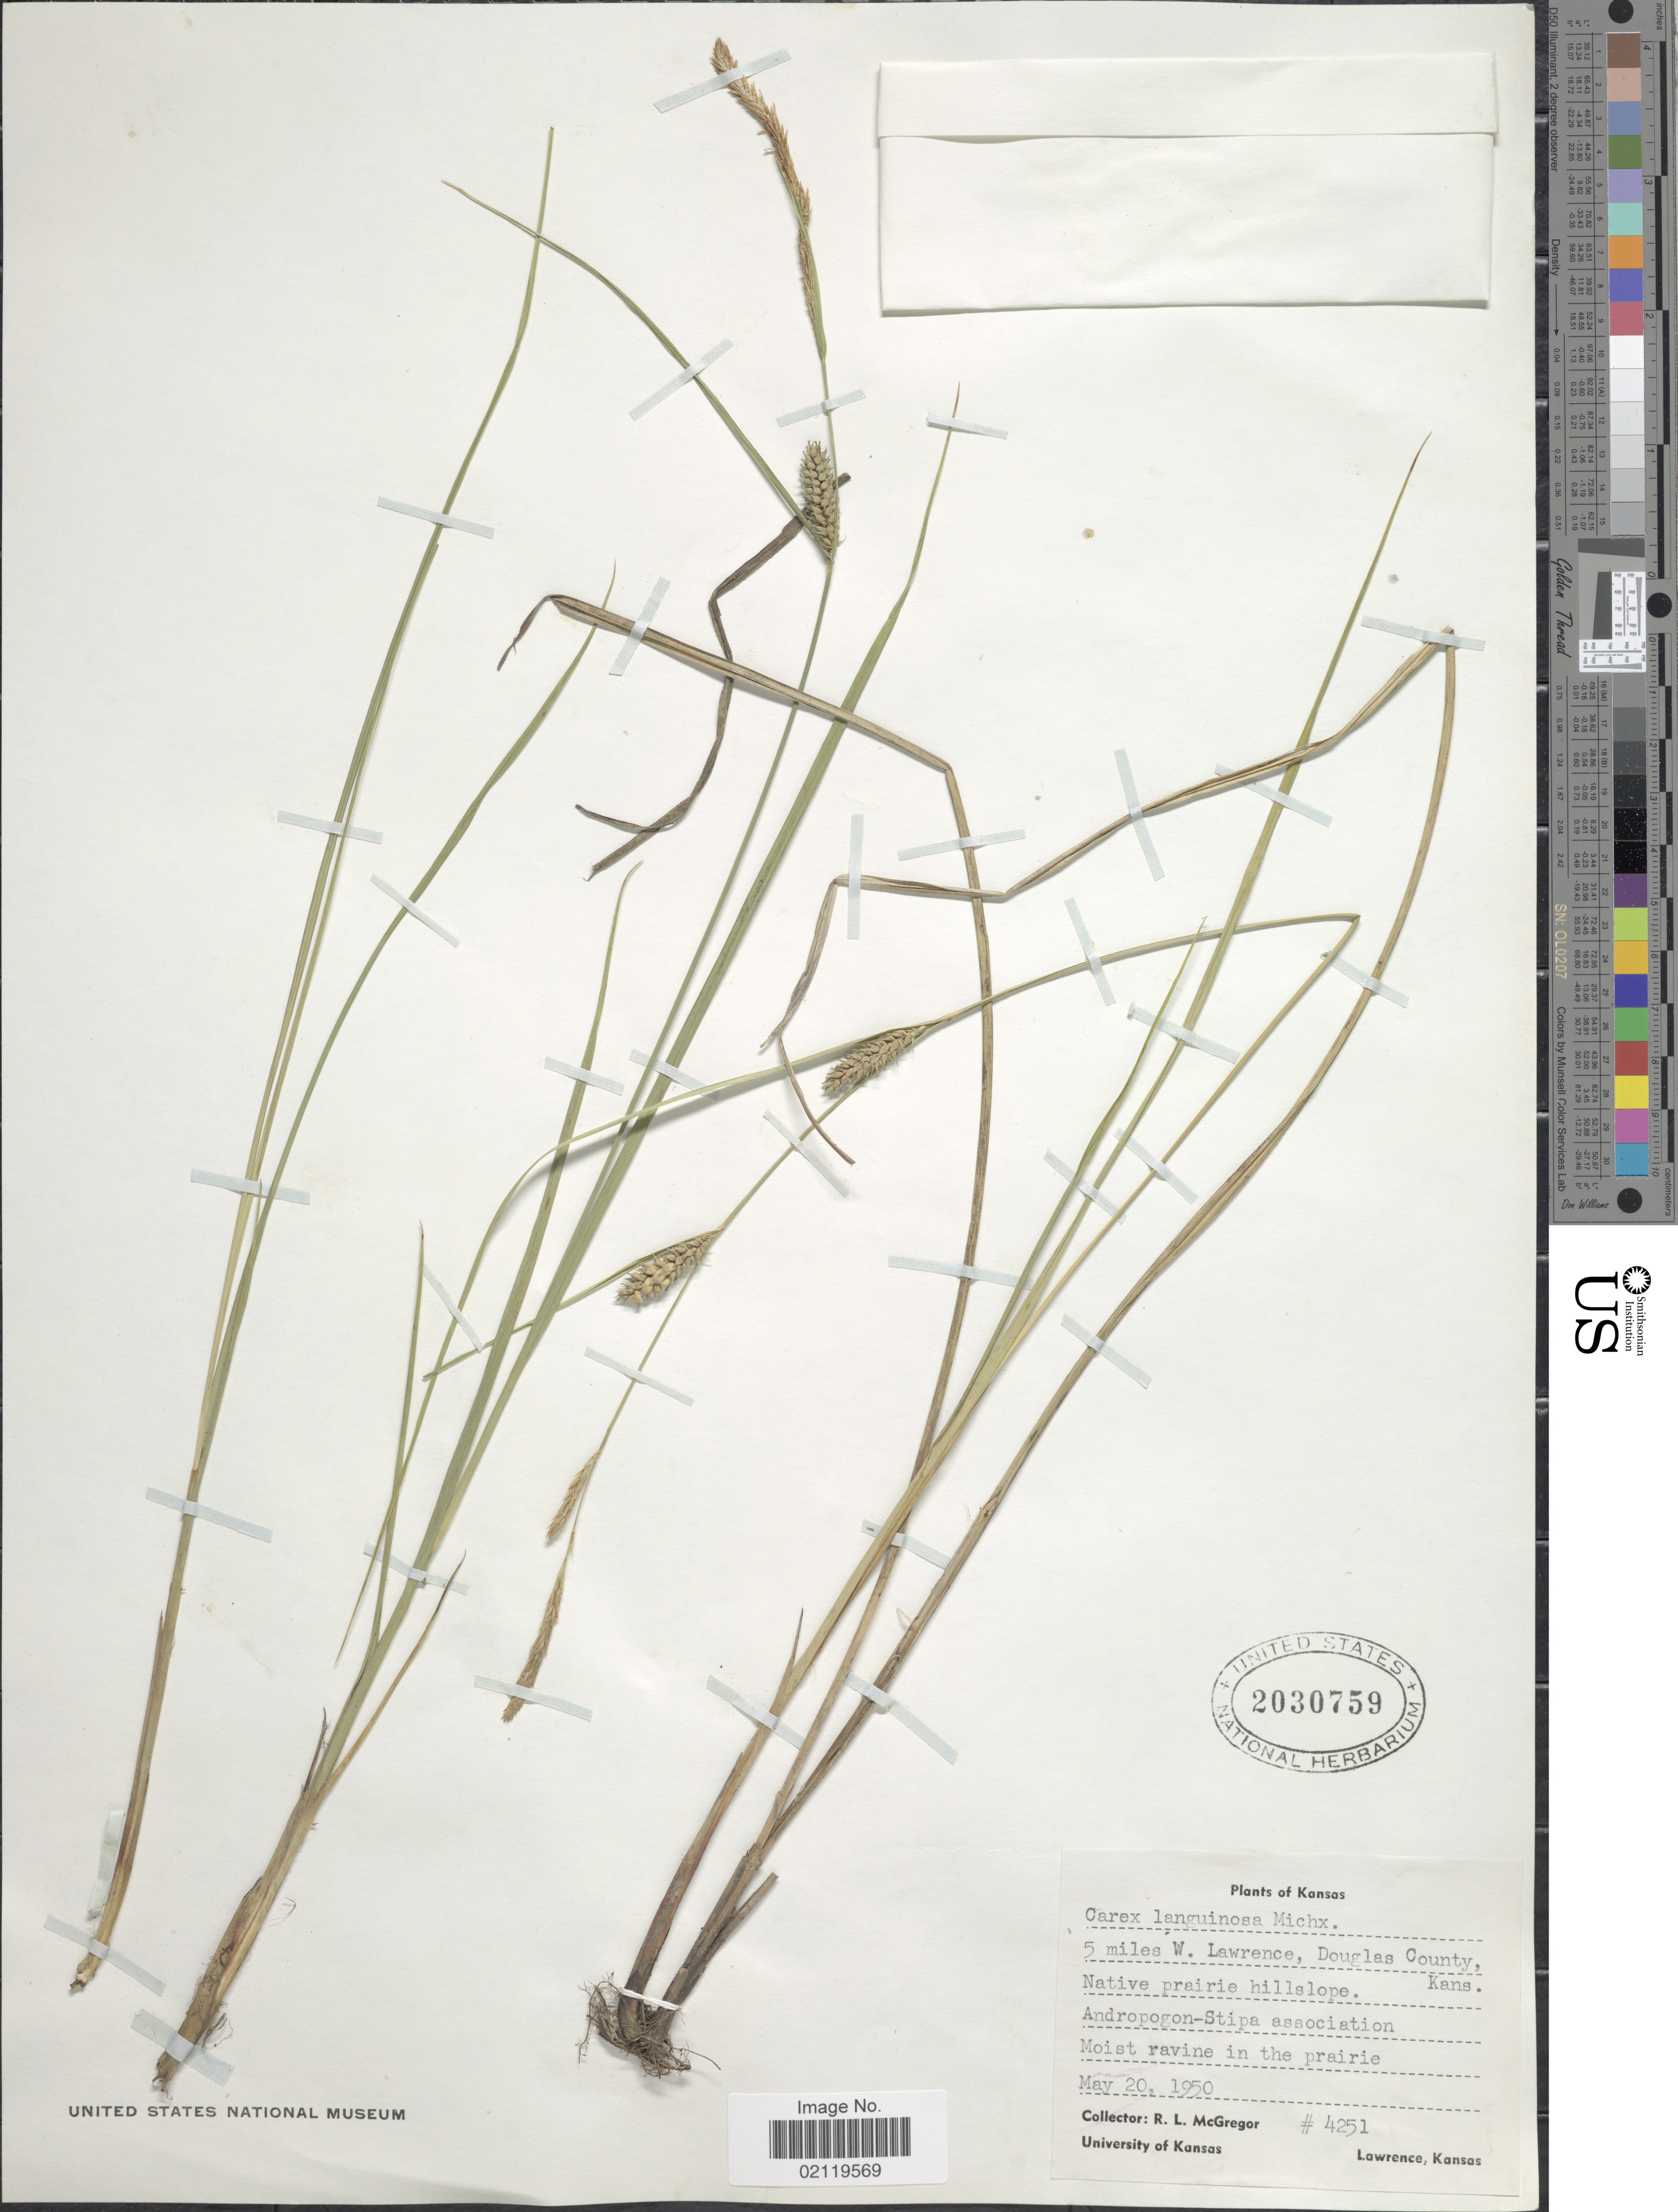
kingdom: Plantae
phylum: Tracheophyta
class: Liliopsida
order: Poales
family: Cyperaceae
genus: Carex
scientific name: Carex pellita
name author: Muhl. ex Willd.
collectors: R. McGregor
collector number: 4251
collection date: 1950-05-20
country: United States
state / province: Kansas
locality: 5 miles W. Lawrence, Douglas County, Kans. Native prairie hillslope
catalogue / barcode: US 2030759